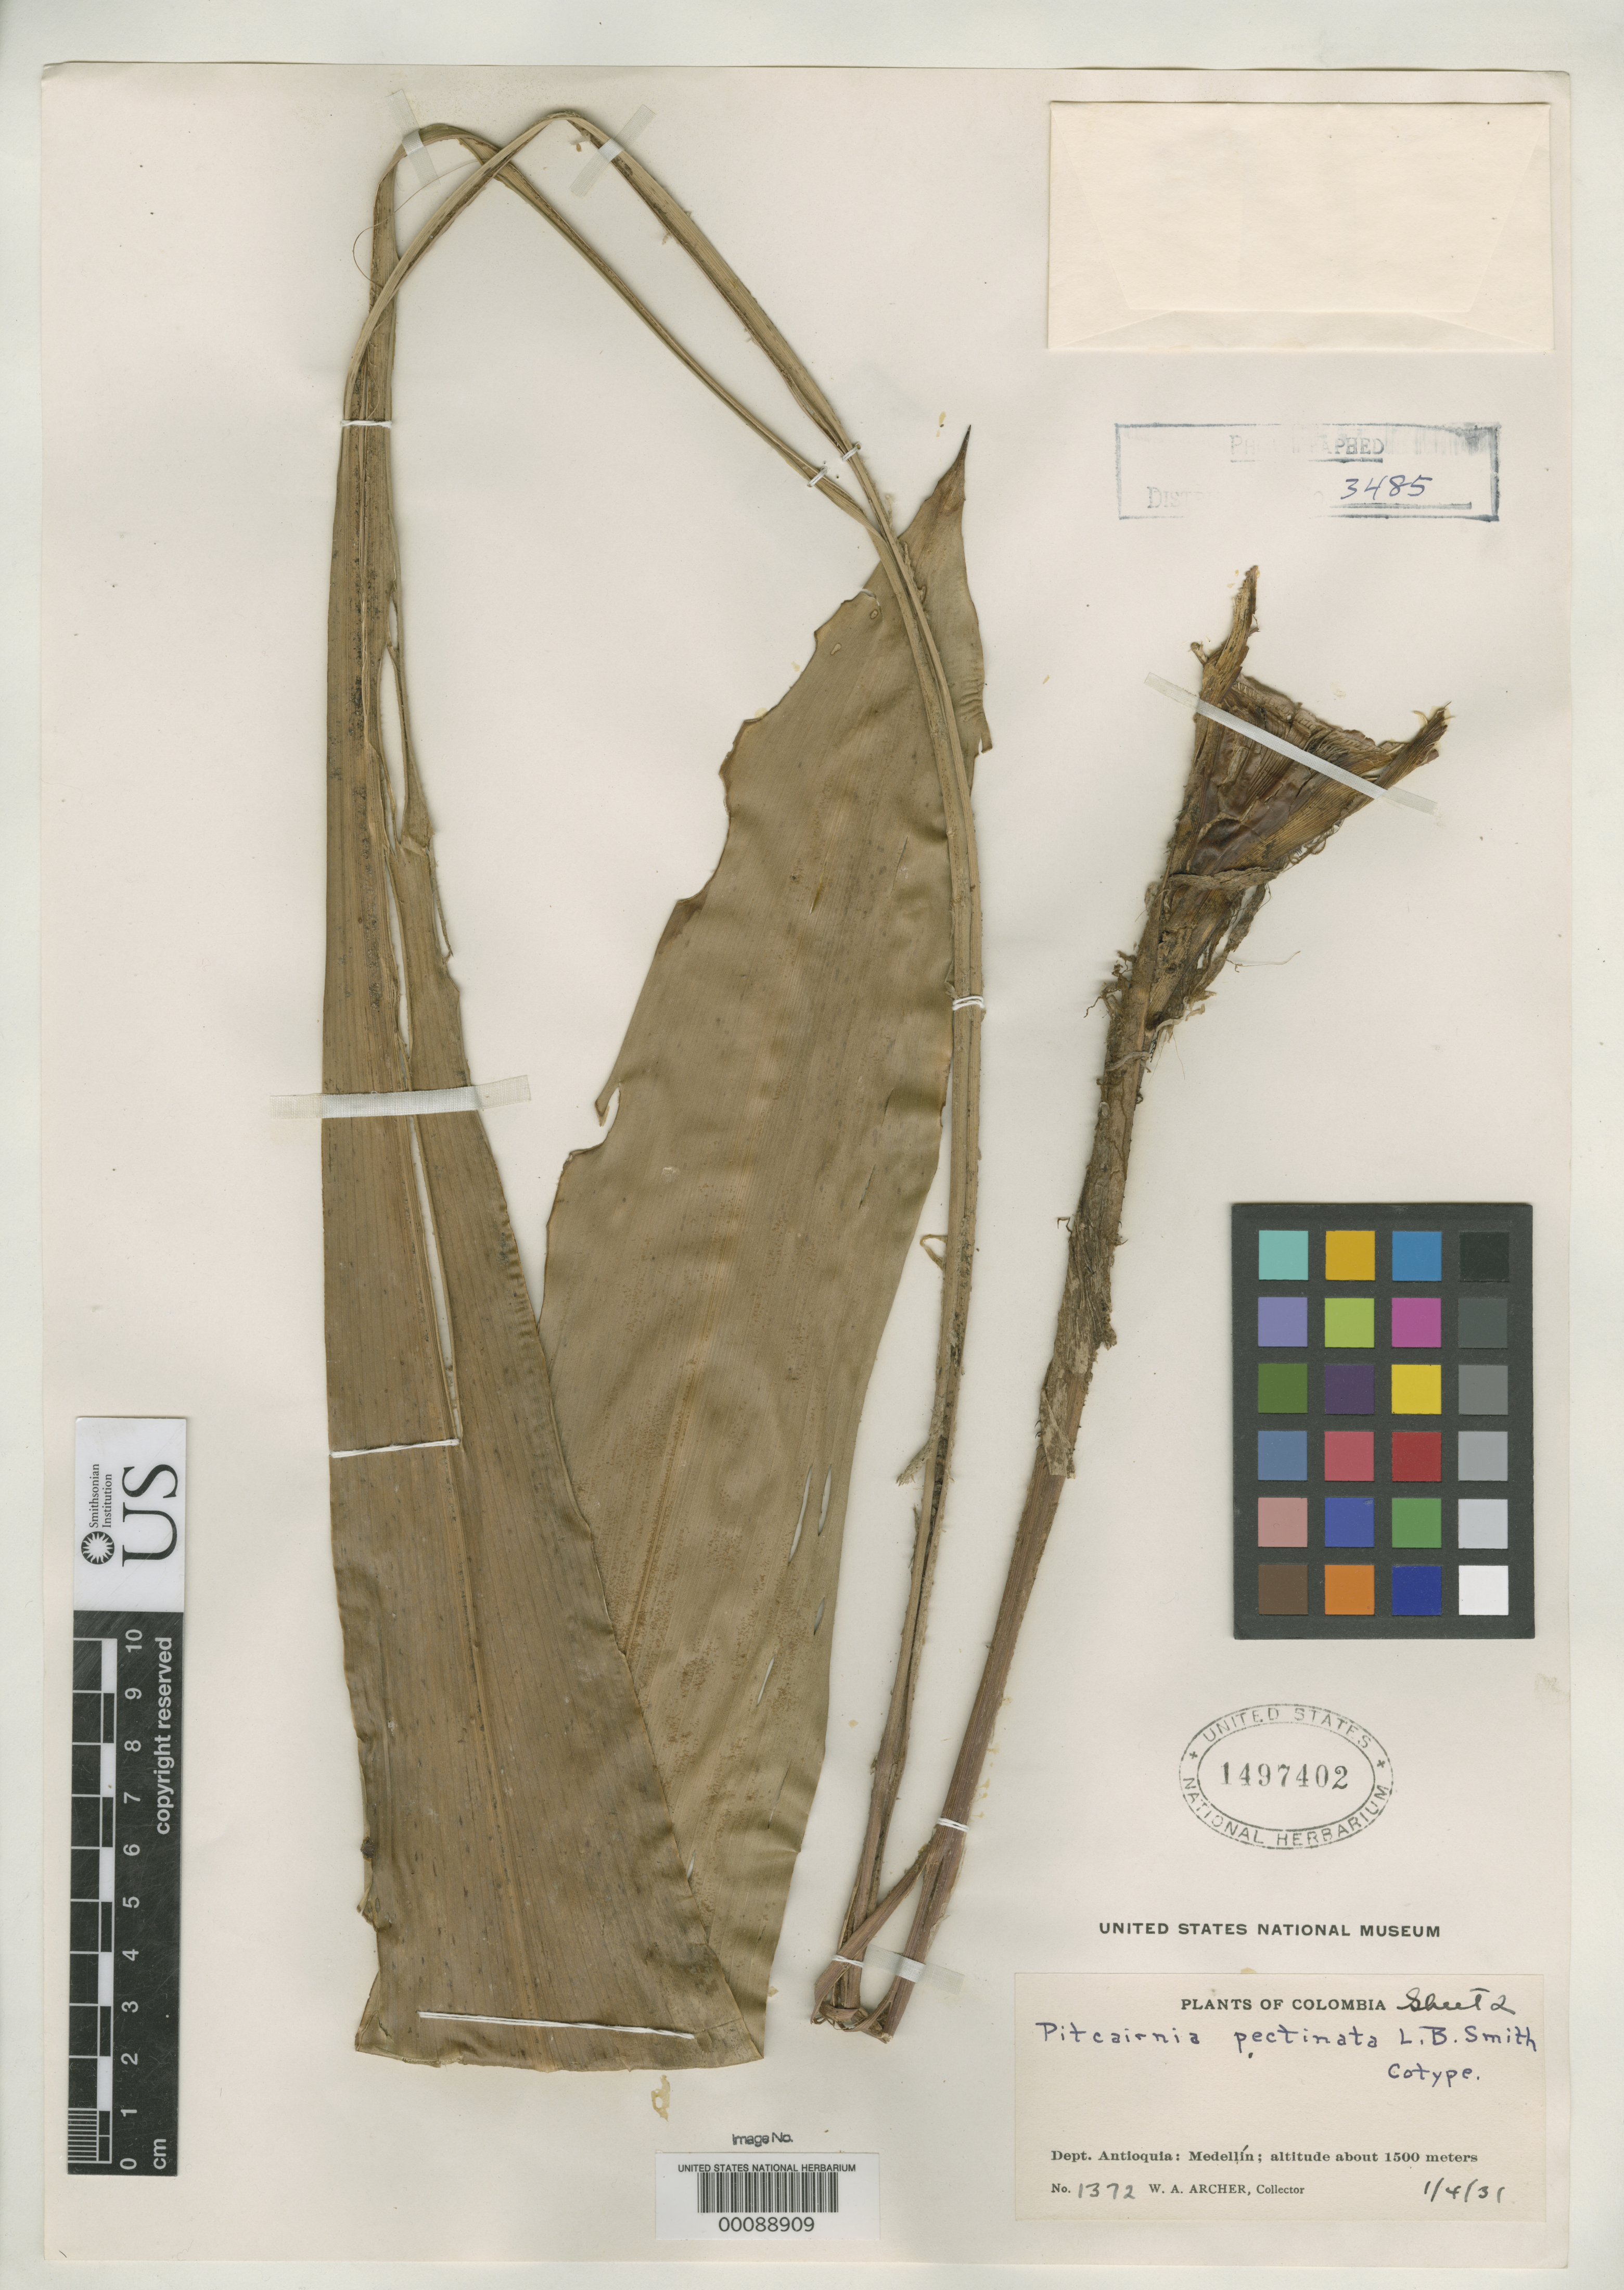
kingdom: Plantae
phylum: Tracheophyta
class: Liliopsida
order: Poales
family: Bromeliaceae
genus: Pitcairnia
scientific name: Pitcairnia pectinata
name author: L.B. Sm.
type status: Isotype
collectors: W. A. Archer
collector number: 1372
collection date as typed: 1931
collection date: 1931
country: Colombia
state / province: Antioquia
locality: Medellin.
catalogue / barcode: US 1497402